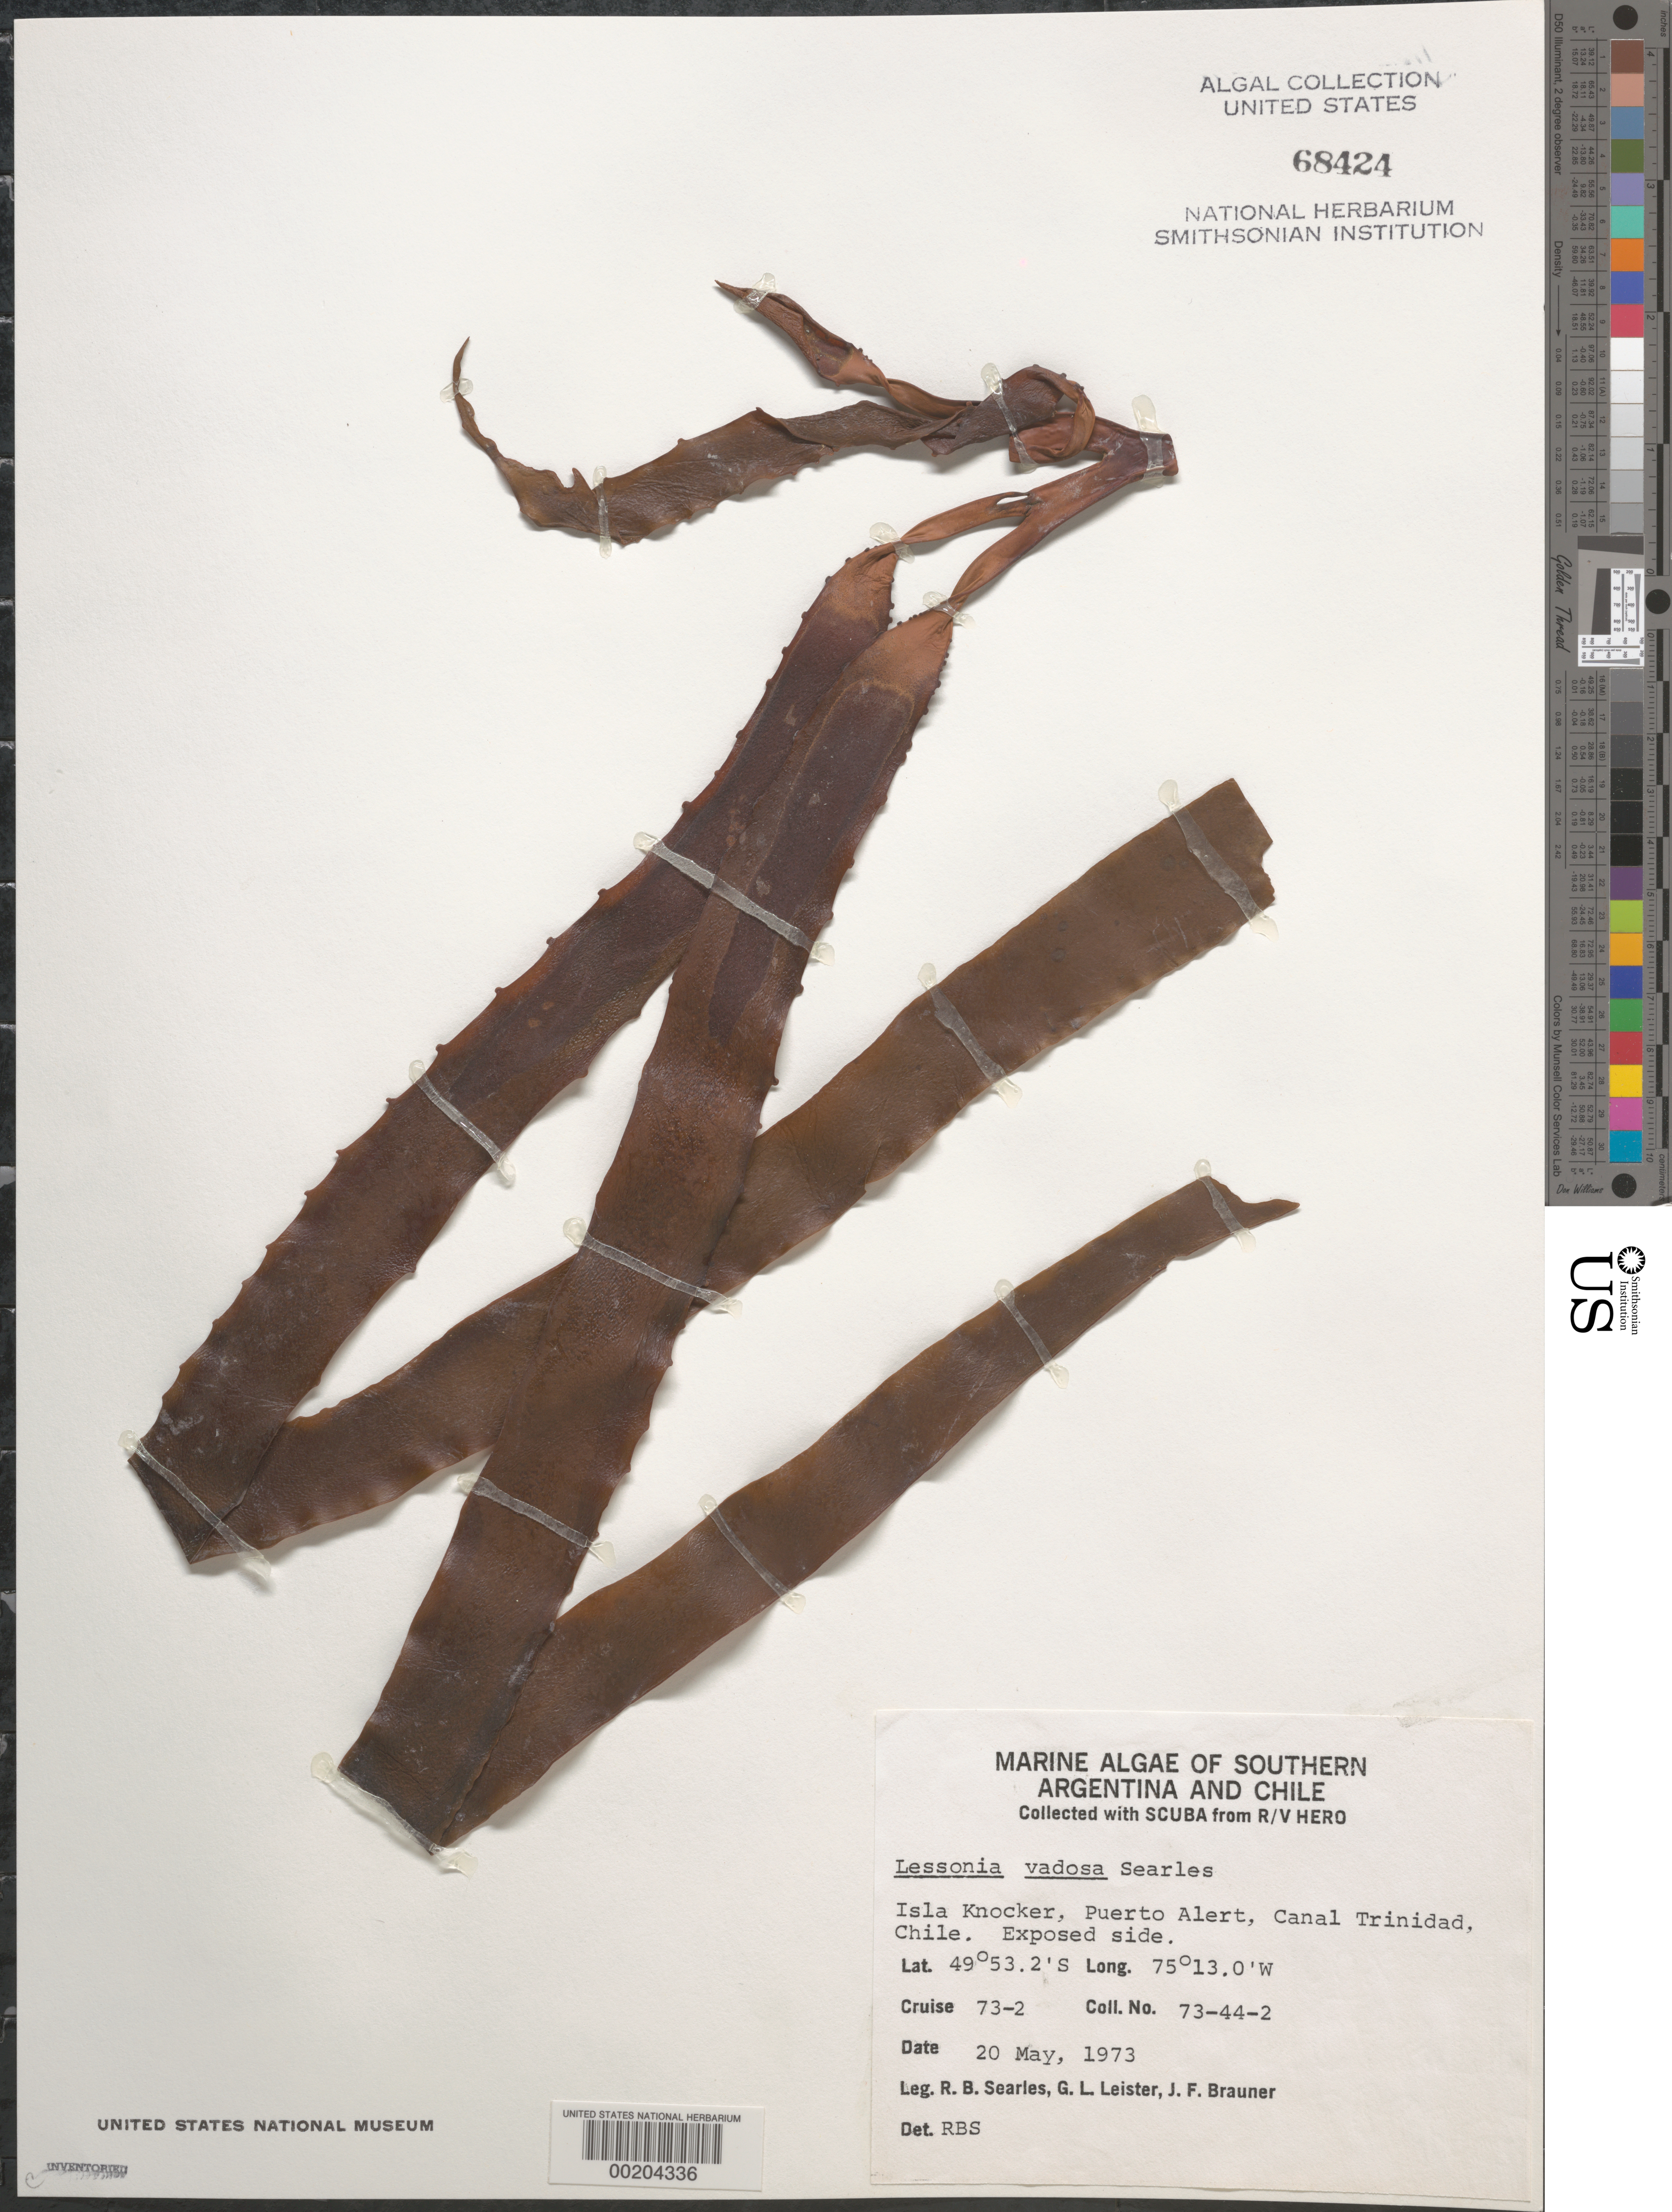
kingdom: Chromista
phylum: Ochrophyta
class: Phaeophyceae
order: Laminariales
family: Lessoniaceae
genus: Lessonia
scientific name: Lessonia flavicans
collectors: R. Searles, G. Leister & J. F. Brauner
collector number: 73-44-2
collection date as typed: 20 May 1973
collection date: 1973-05-20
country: Chile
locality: Isla knocker, puerto alert, canal trinidad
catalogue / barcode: US 68424